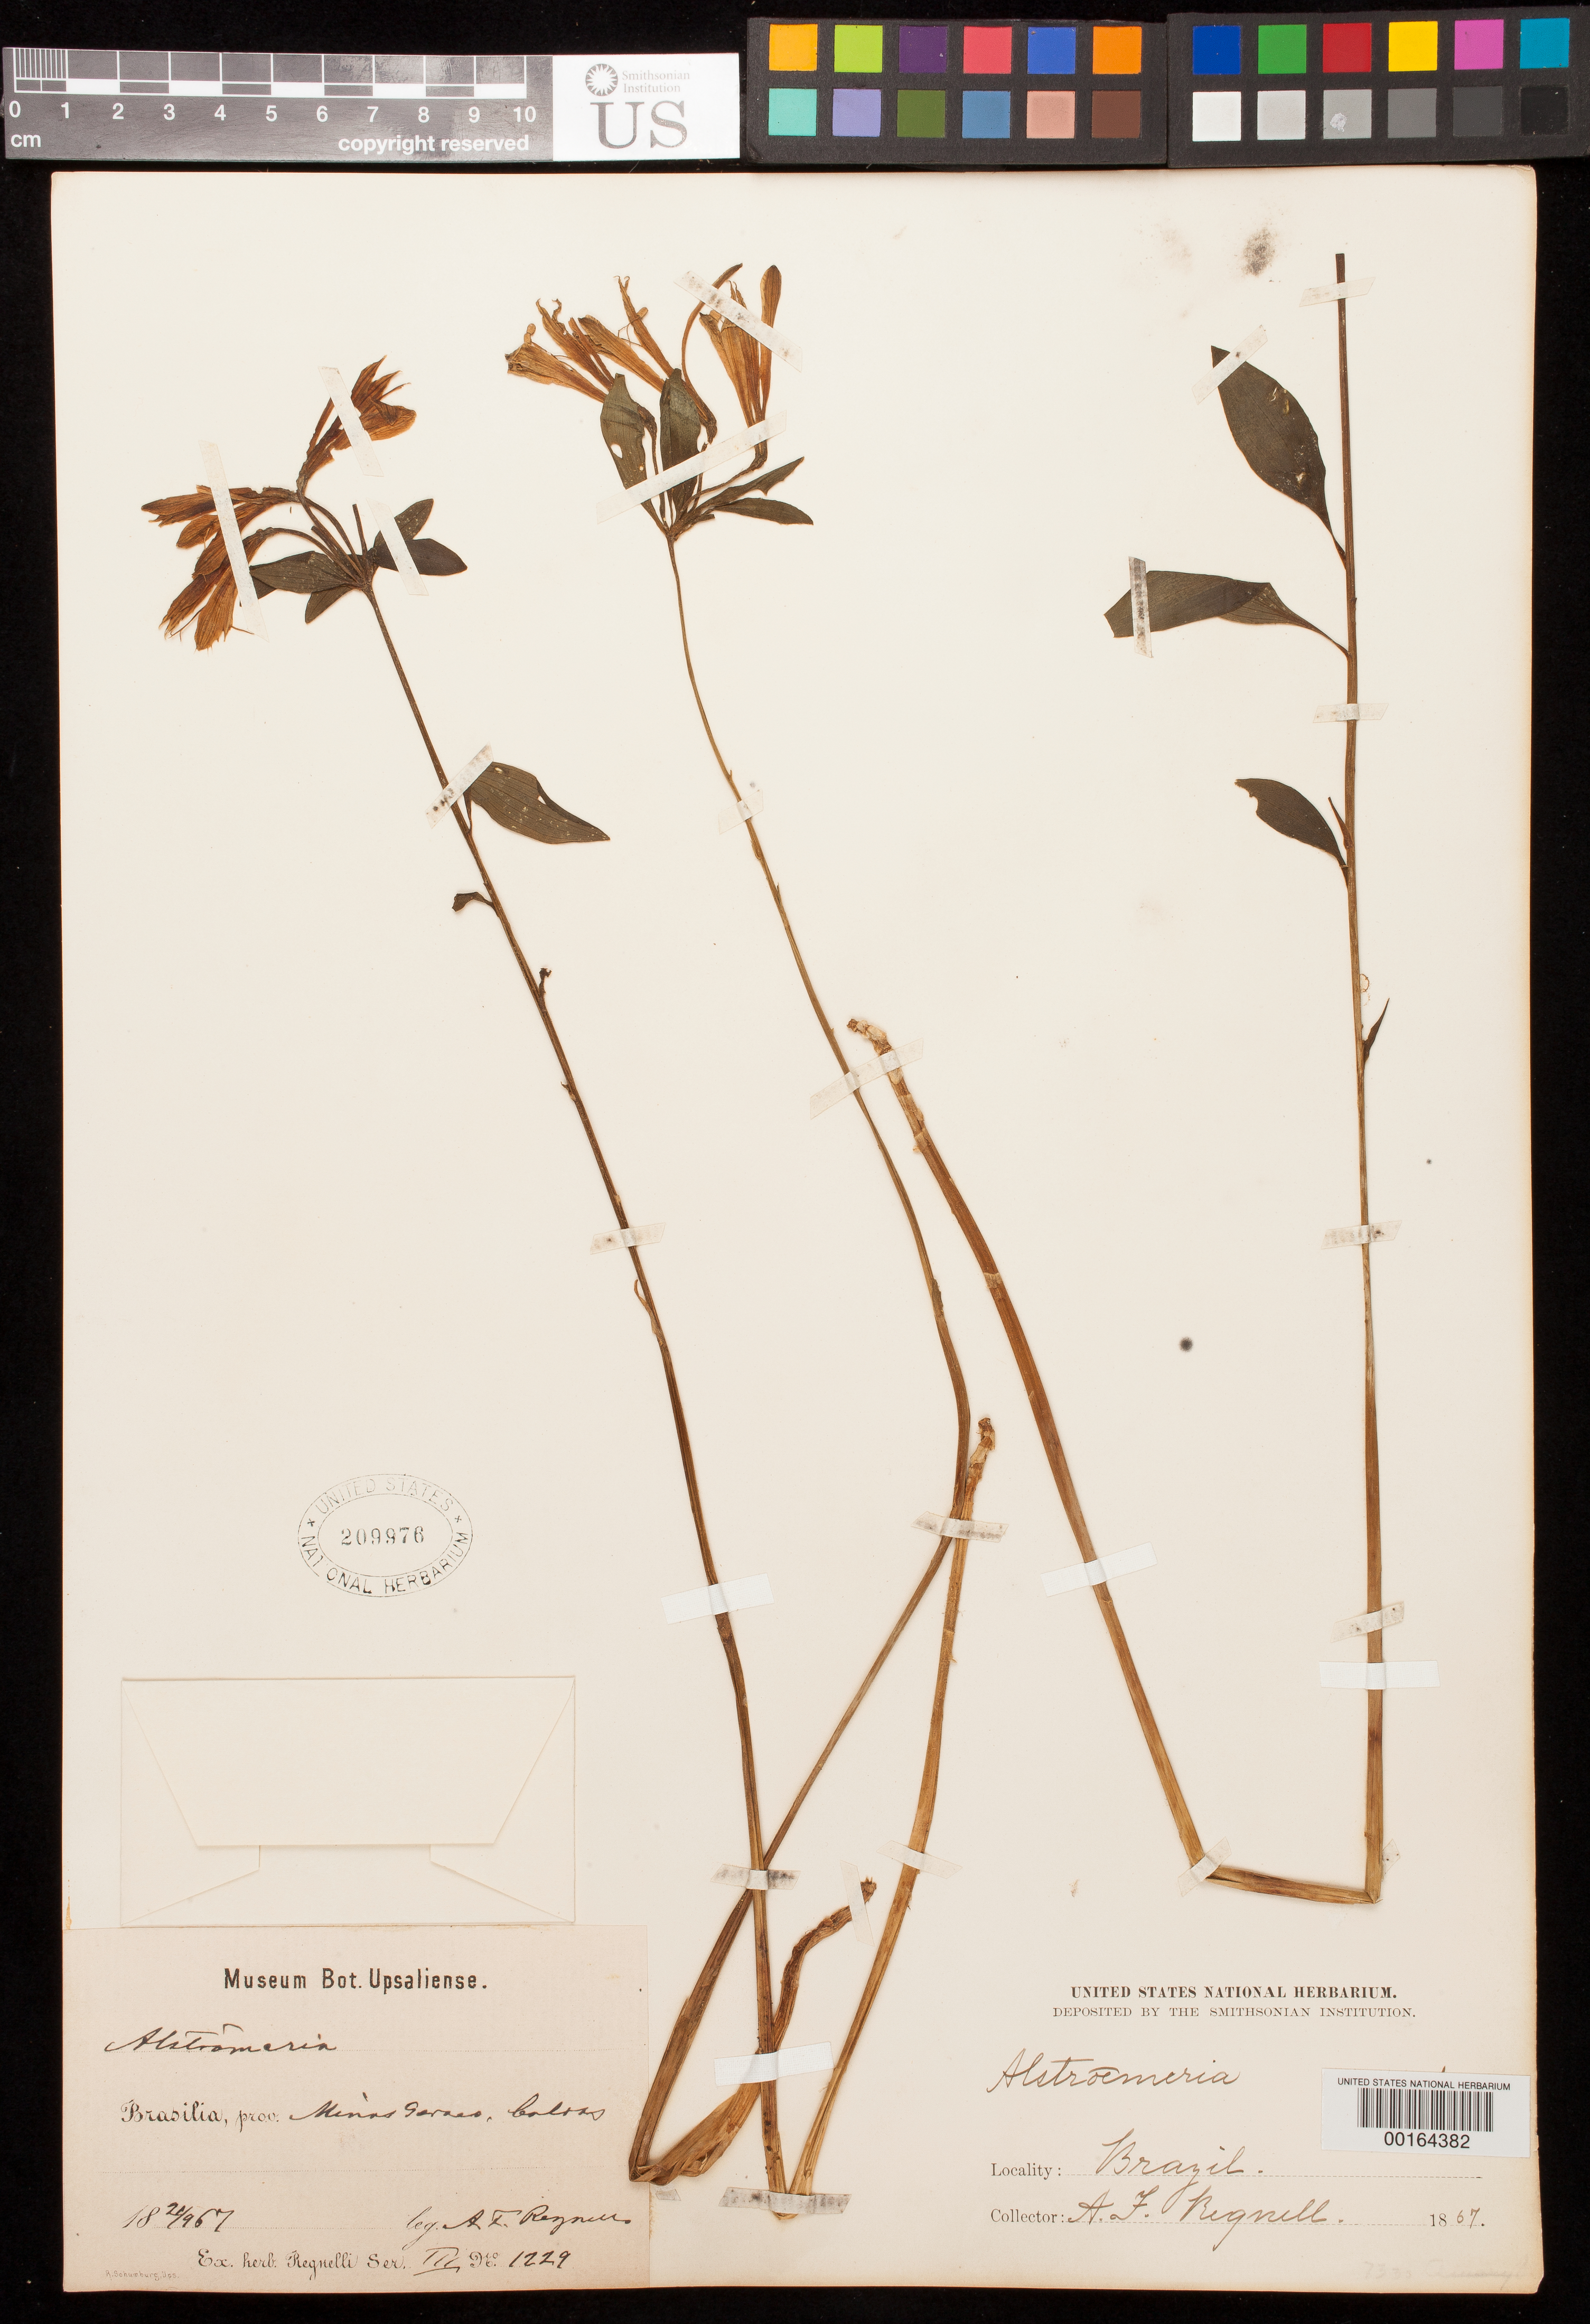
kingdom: Plantae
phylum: Tracheophyta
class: Liliopsida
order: Liliales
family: Alstroemeriaceae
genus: Alstroemeria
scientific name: Alstroemeria sp.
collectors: A. F. Regnell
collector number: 1229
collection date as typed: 21 Sep 1867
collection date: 1867-09-21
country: Brazil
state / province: Minas Gerais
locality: Coldas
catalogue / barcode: US 209976